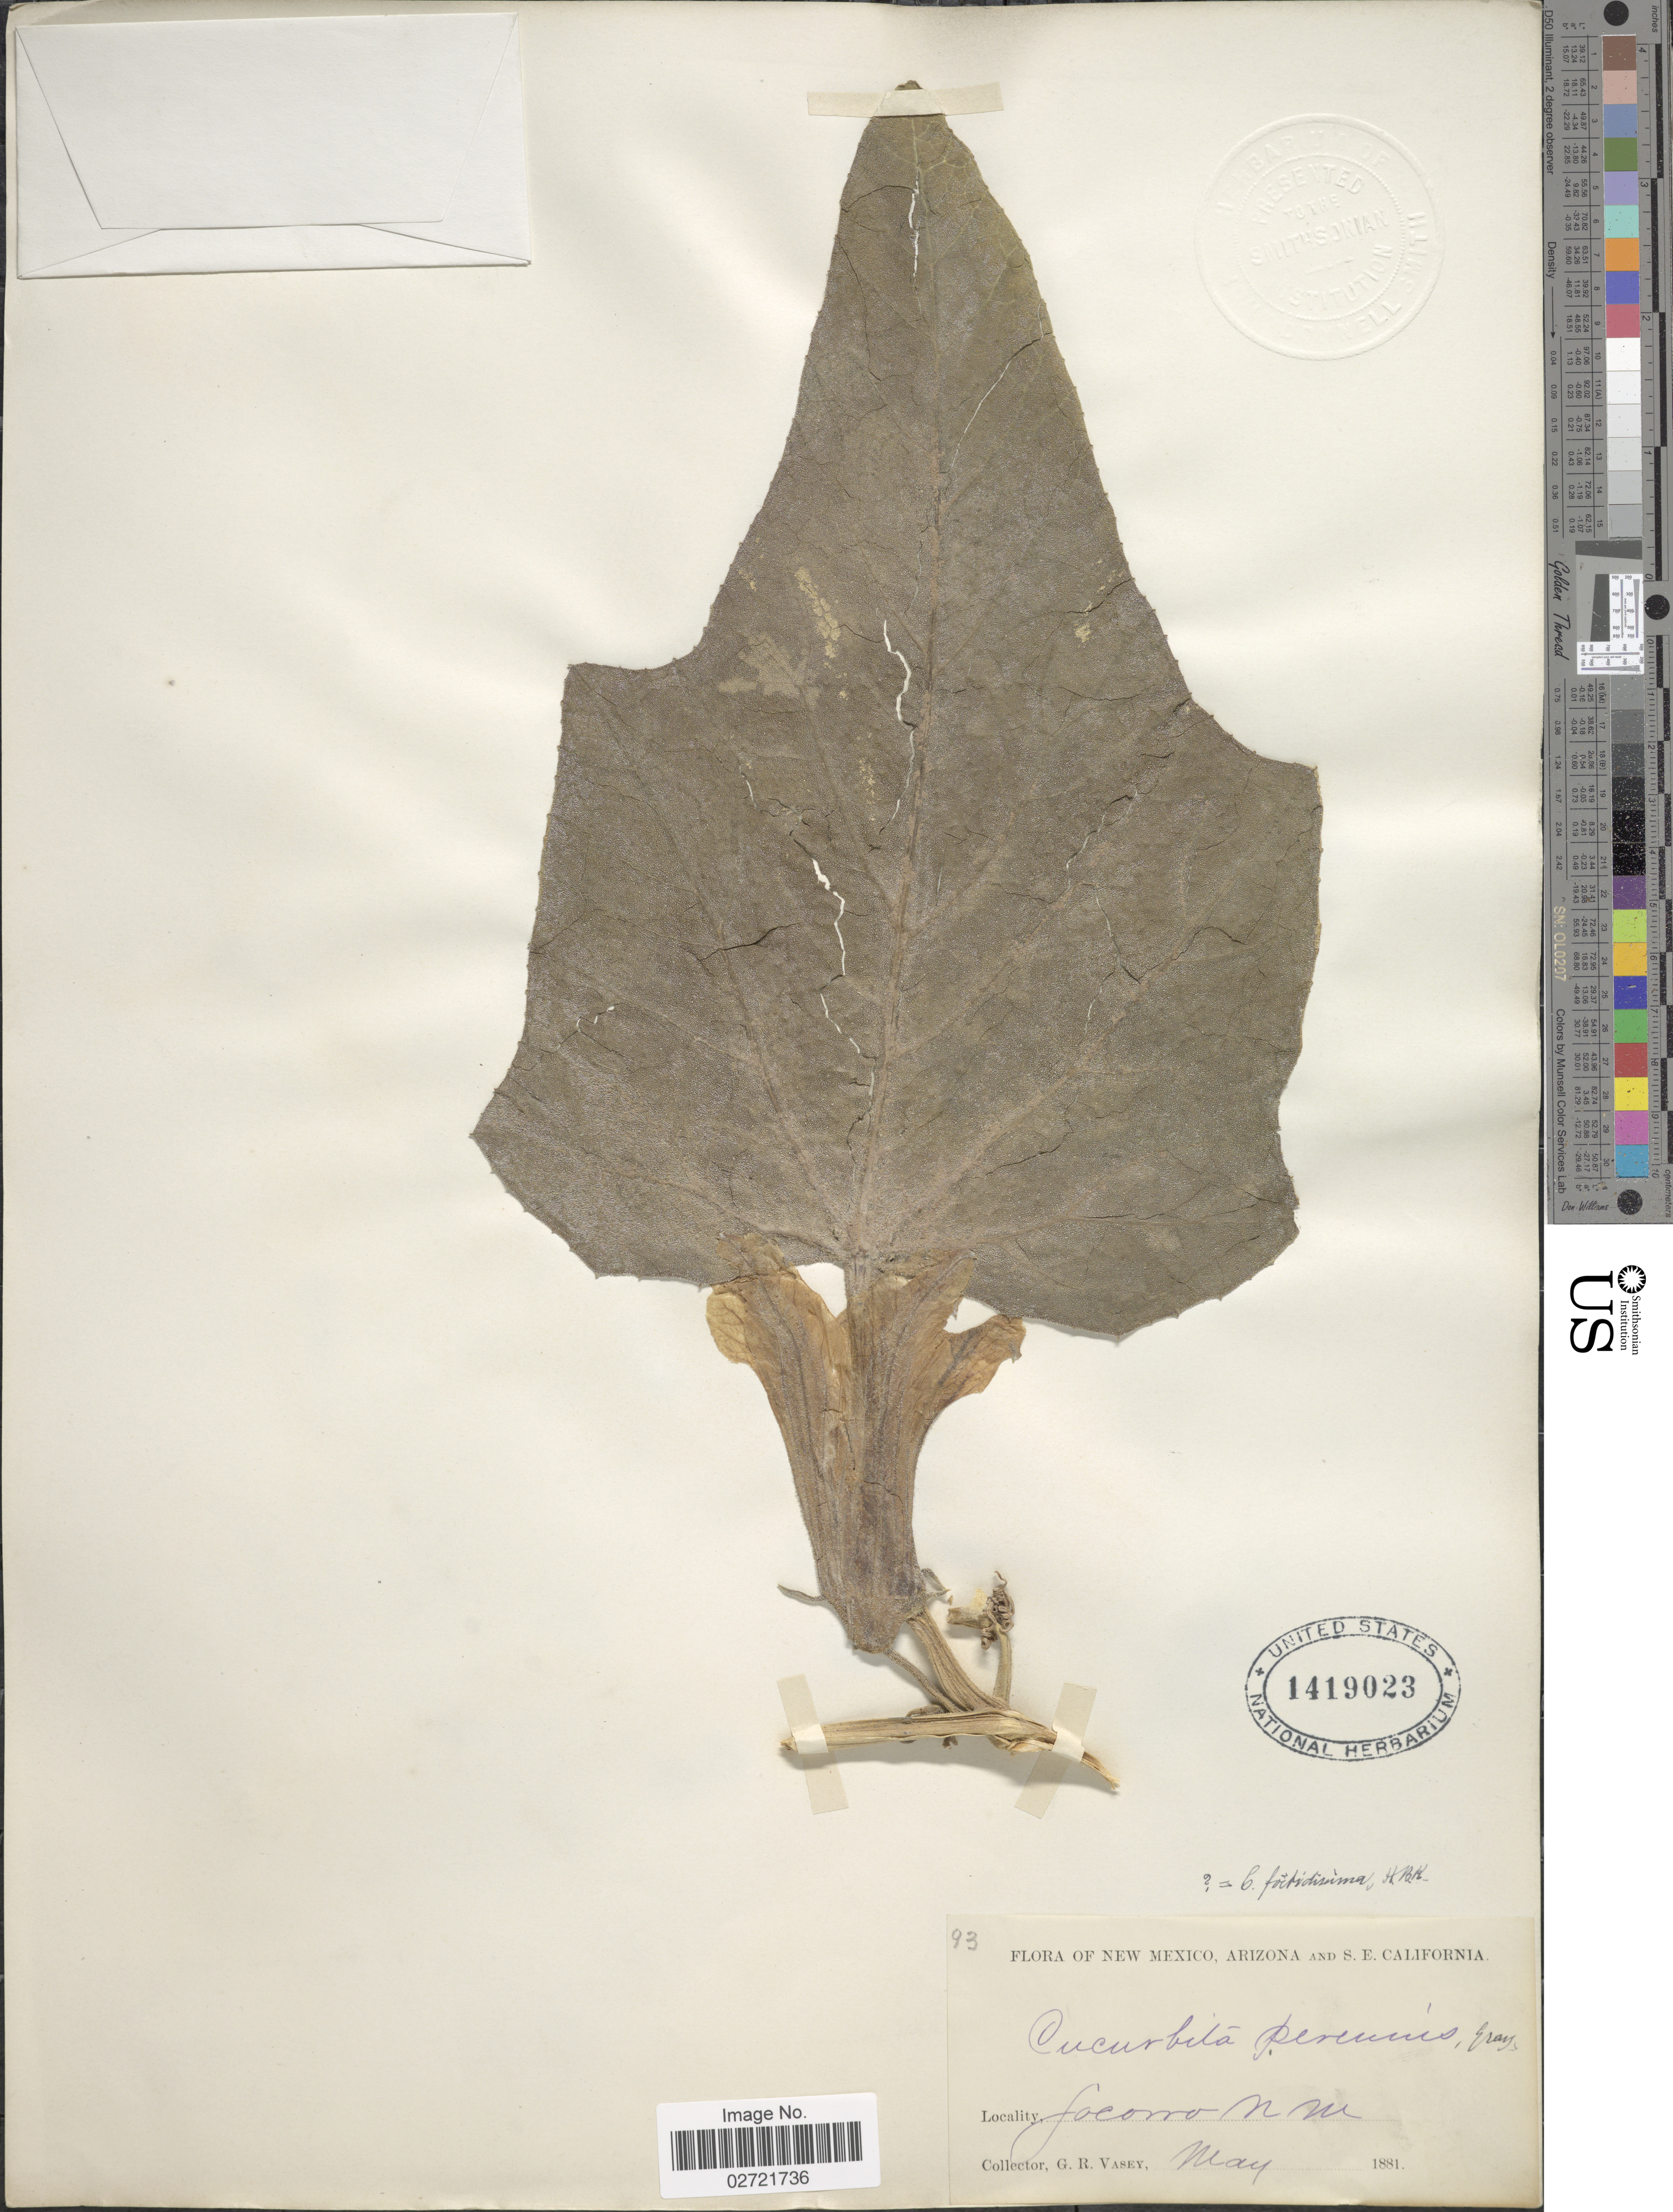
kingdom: Plantae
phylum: Tracheophyta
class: Magnoliopsida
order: Cucurbitales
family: Cucurbitaceae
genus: Cucurbita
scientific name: Cucurbita foetidissima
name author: Kunth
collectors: G. R. Vasey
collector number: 93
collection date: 1881-05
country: United States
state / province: New Mexico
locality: Socorro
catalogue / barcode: US 1419023